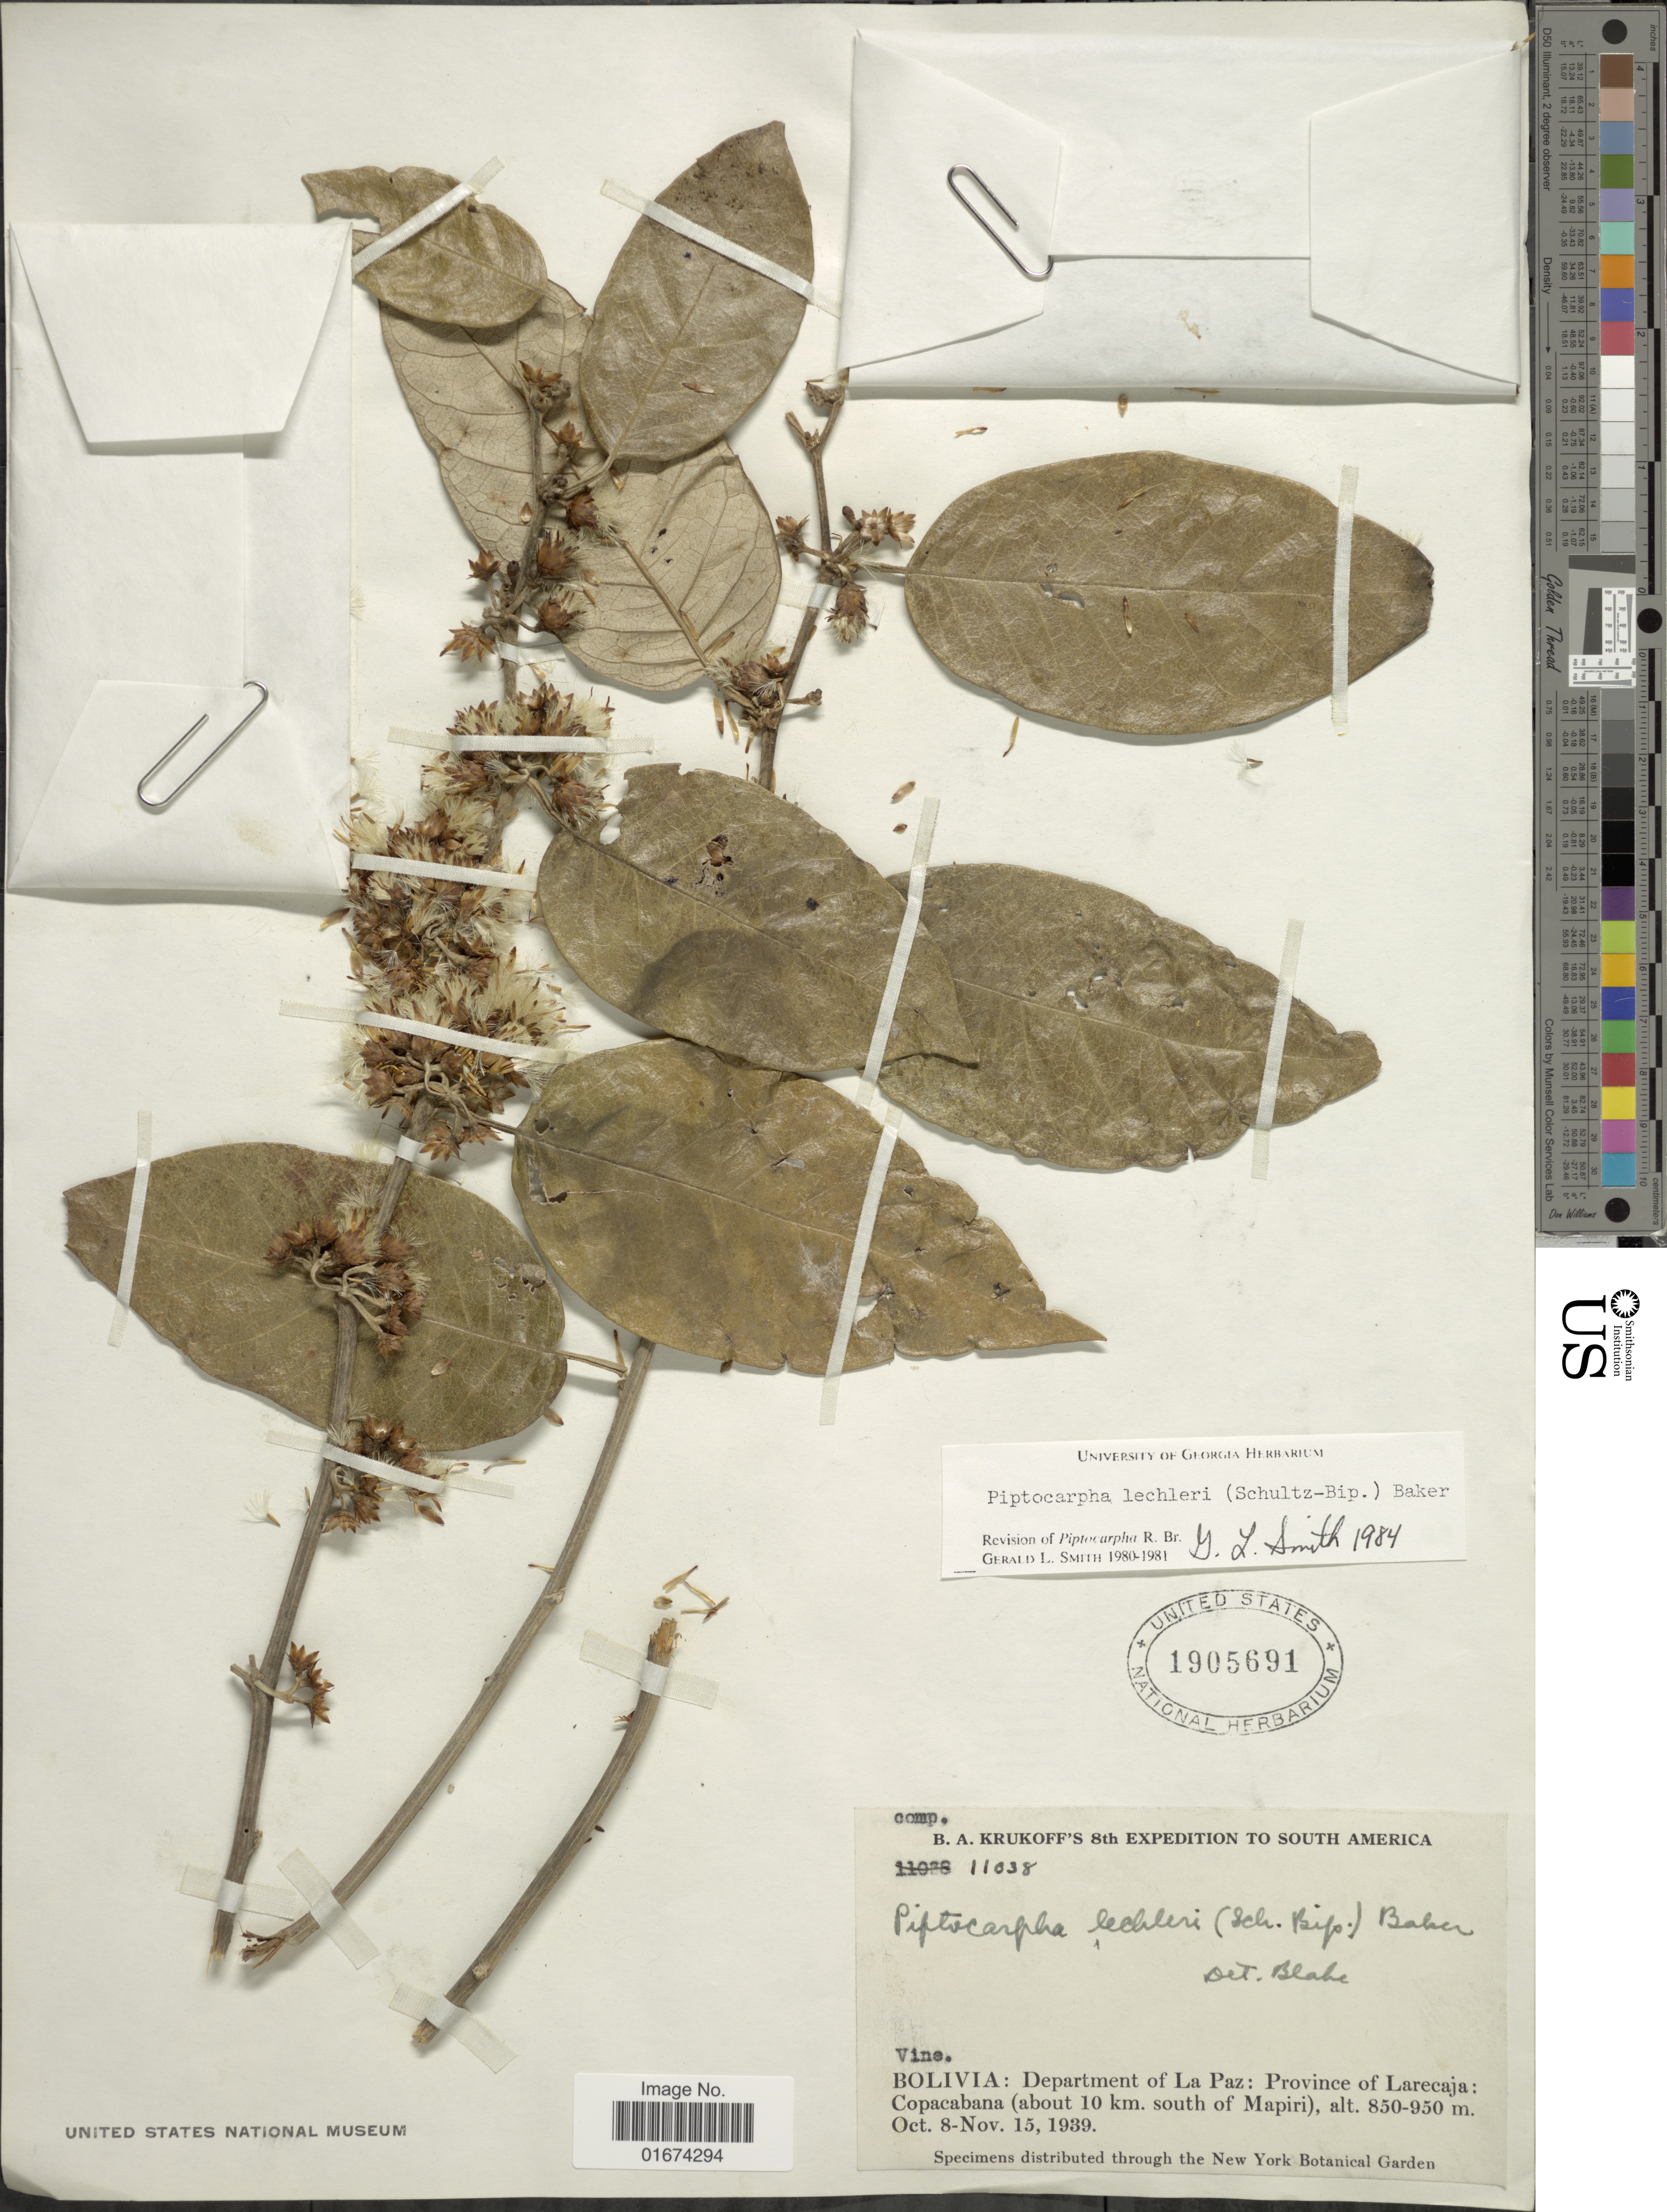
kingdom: Plantae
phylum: Tracheophyta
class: Magnoliopsida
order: Asterales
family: Asteraceae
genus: Piptocarpha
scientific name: Piptocarpha lechleri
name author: (Sch. Bip.) Baker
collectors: B. A. Krukoff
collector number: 11038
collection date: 1939-10-08/1939-11-15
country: Bolivia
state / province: La Paz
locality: Department of La Paz: Province of Larecaja: Copacabana (about 10 km. south of Mapiri)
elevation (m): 850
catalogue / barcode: US 1905691